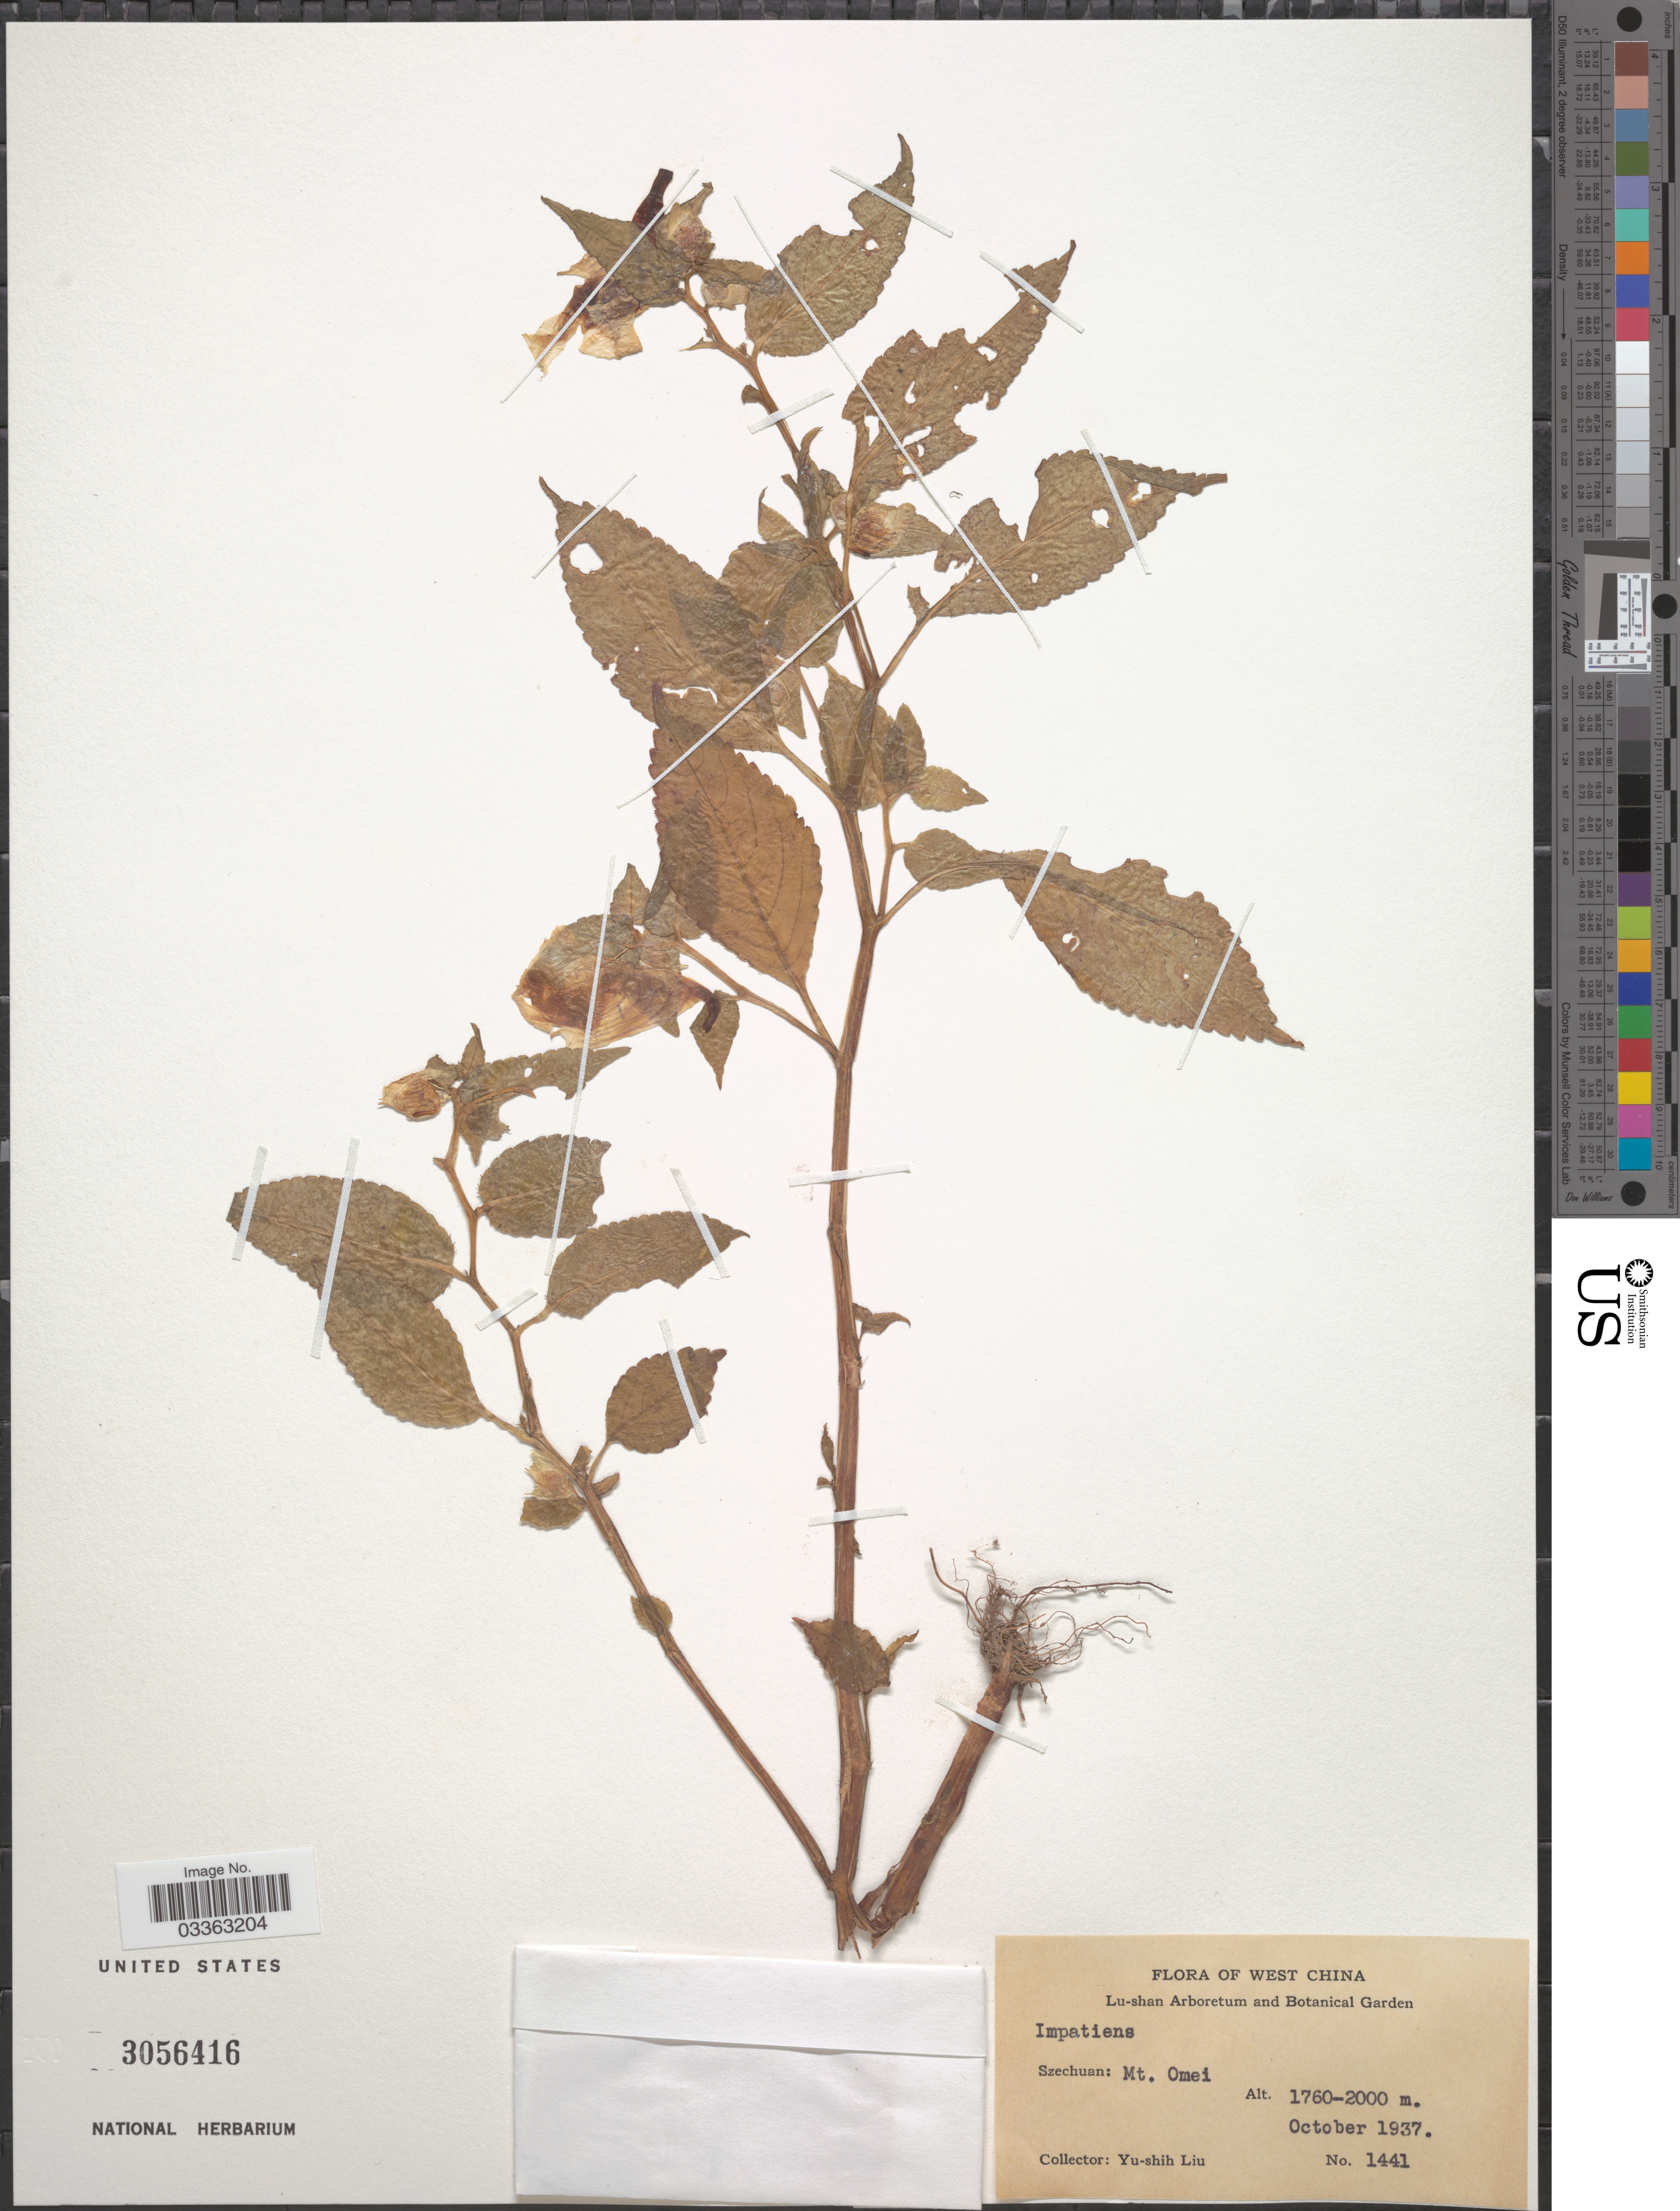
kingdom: Plantae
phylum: Tracheophyta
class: Magnoliopsida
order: Ericales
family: Balsaminaceae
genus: Impatiens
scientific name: Impatiens sp.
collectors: Y.-S. Liu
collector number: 1441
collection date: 1937-10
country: China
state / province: Sichuan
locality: West China. Szechuan: Mt. Omei.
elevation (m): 1760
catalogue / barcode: US 3056416